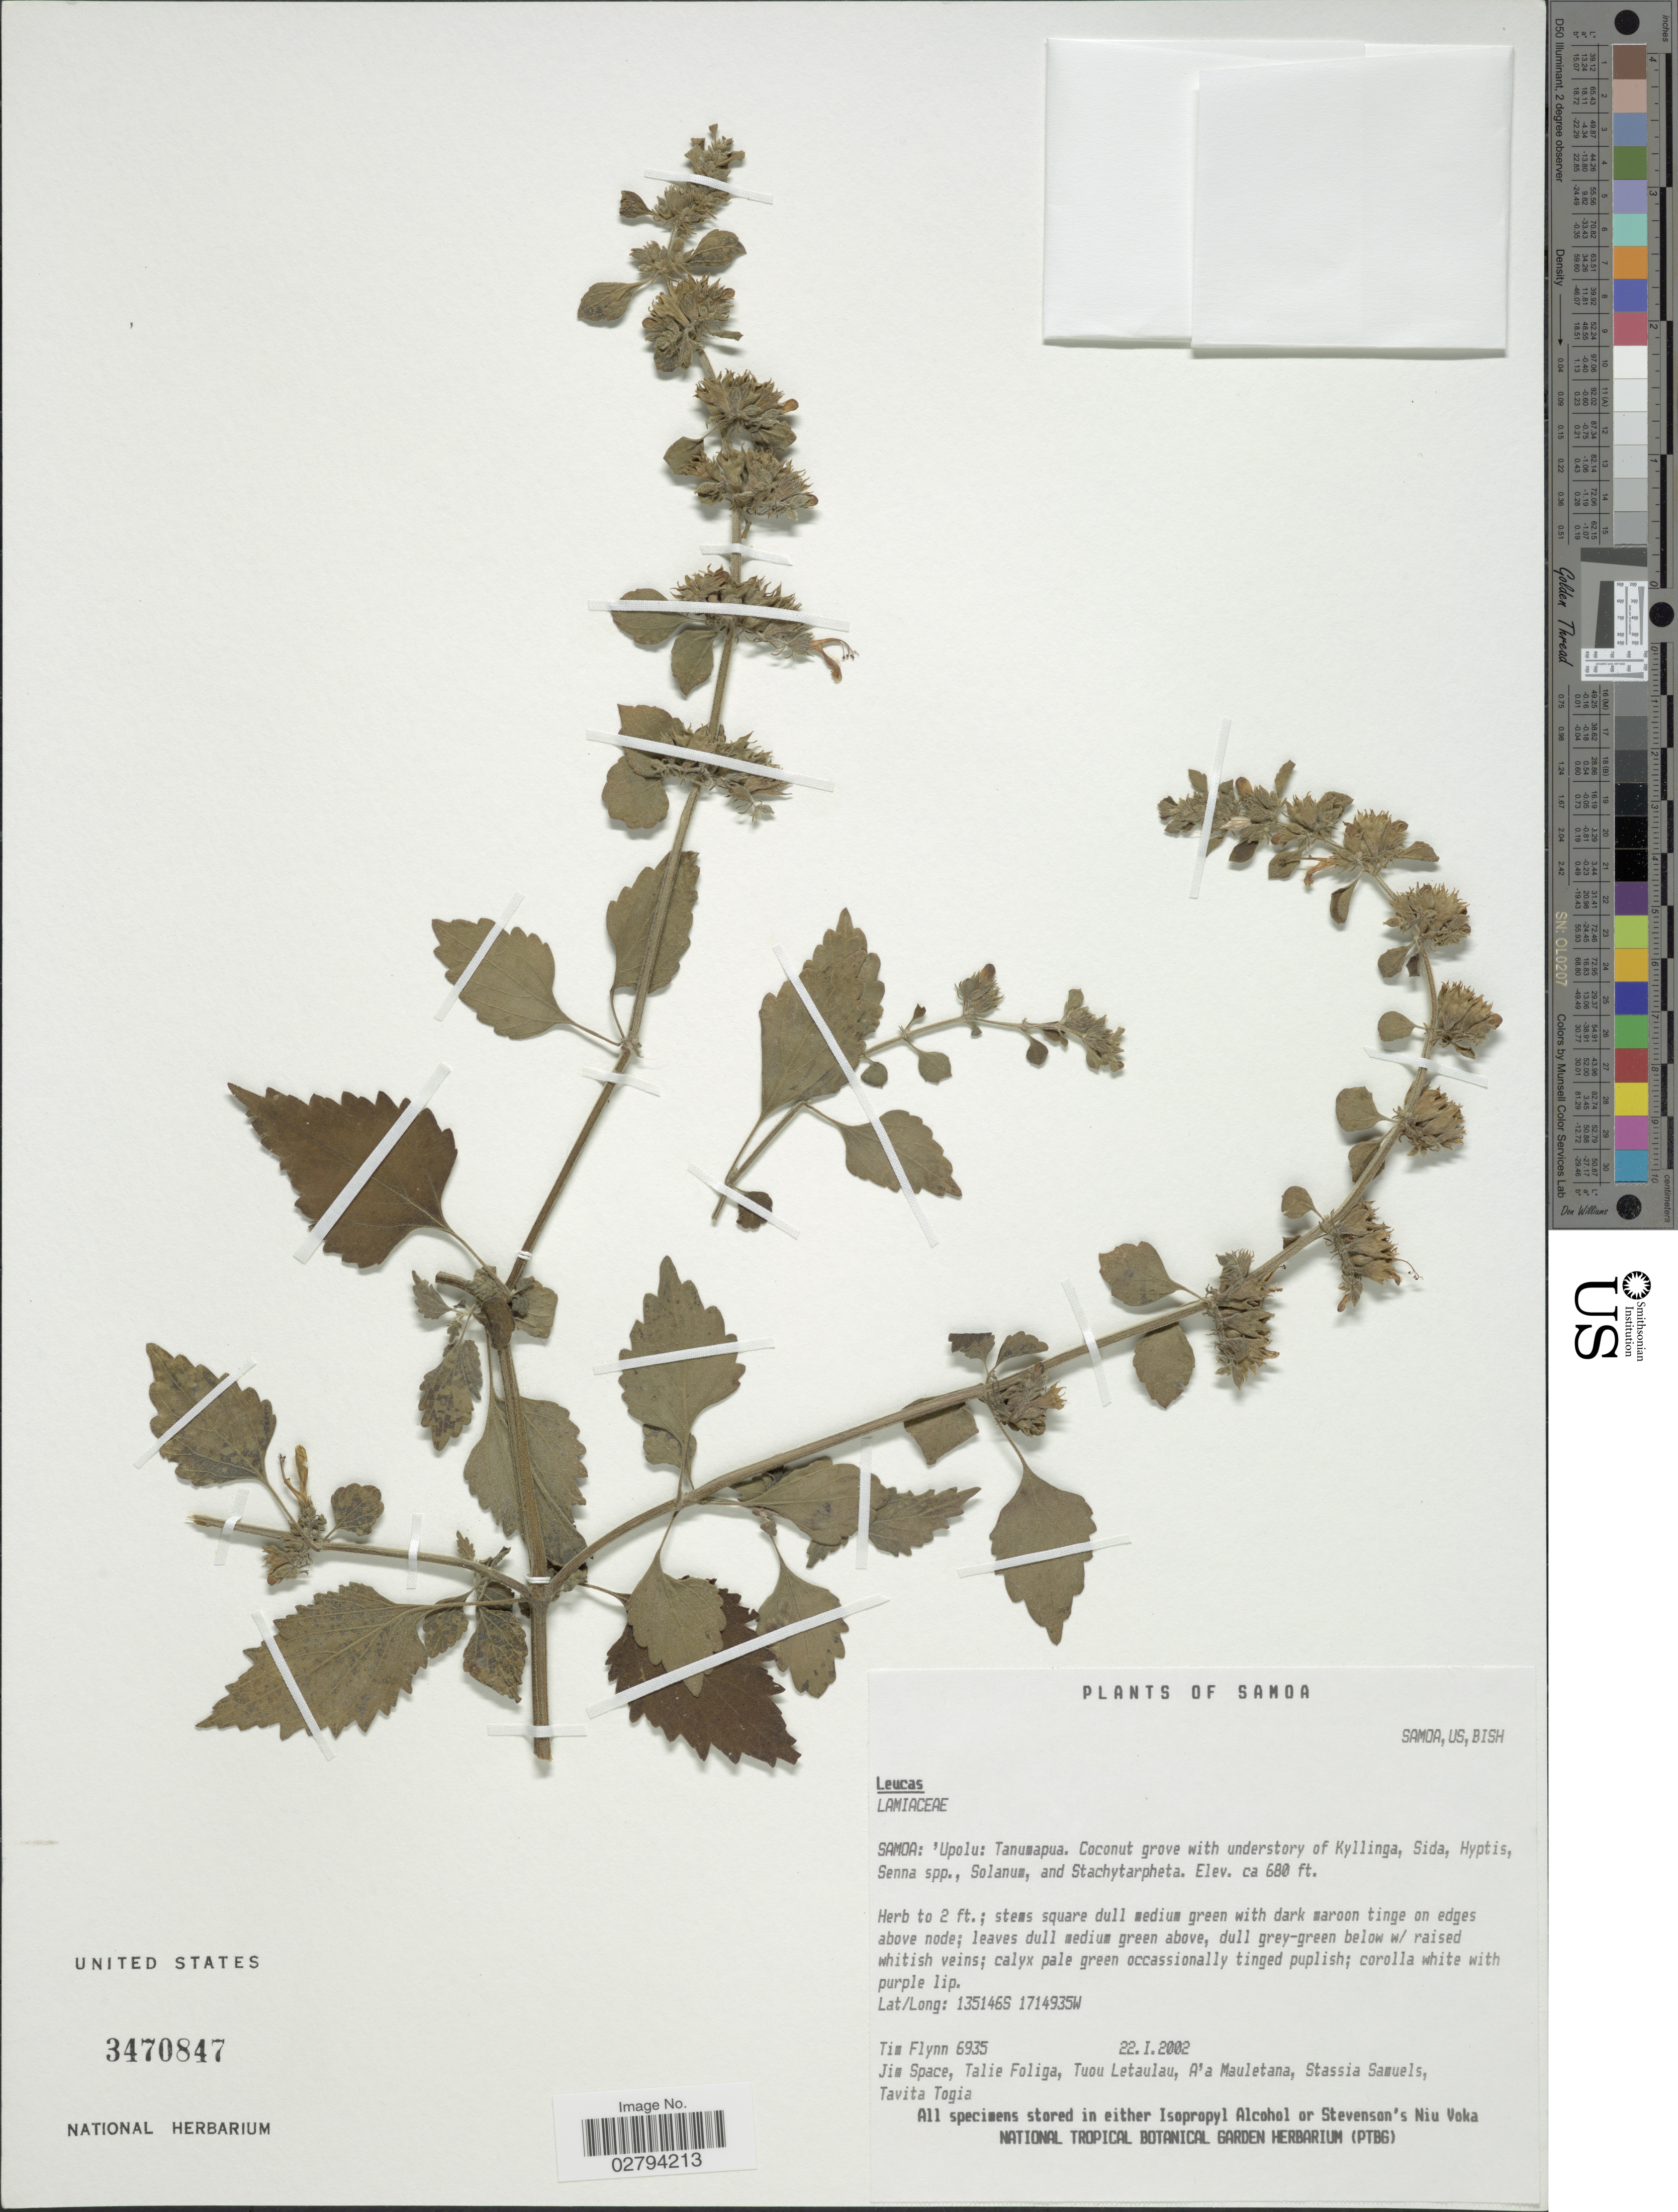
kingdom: Plantae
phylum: Tracheophyta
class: Magnoliopsida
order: Lamiales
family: Lamiaceae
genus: Leucas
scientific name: Leucas sp.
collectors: T. Flynn, J. Space, T. Foliga, T. Letaulau & et al.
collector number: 6935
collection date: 2002-01-22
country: Samoa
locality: Samoa: 'Upolu: Tanumapua.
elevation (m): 207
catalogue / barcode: US 3470847